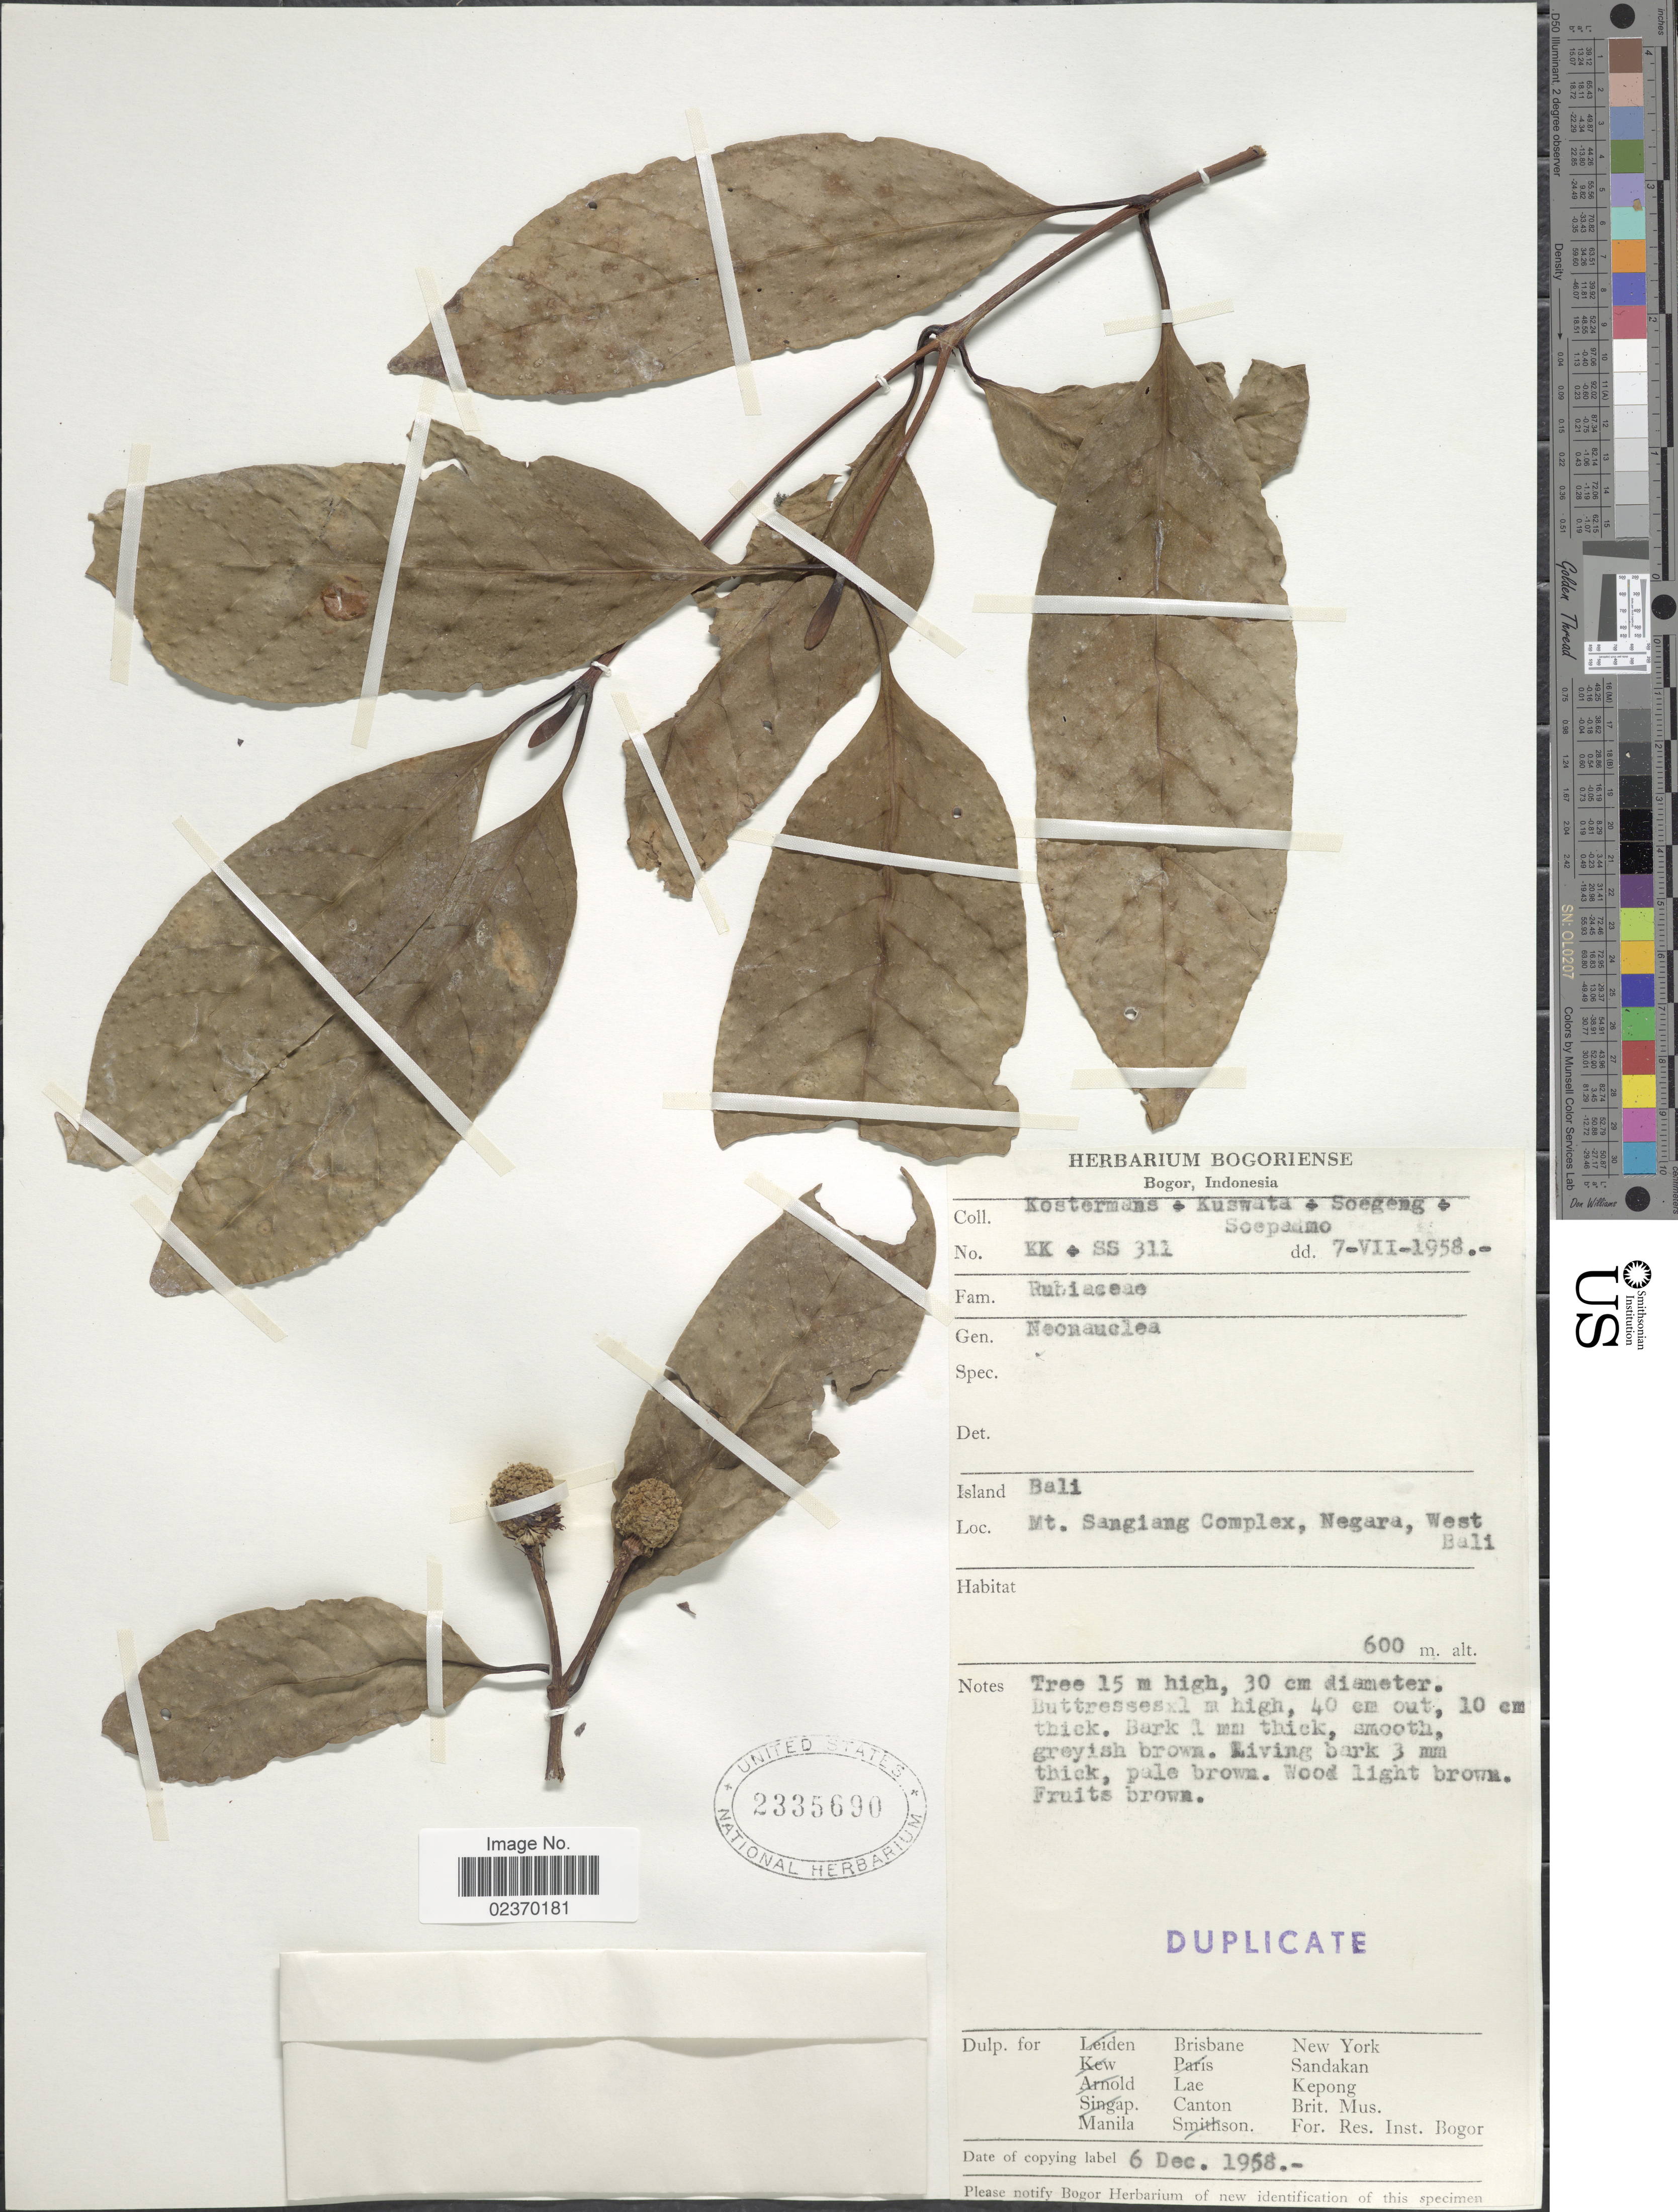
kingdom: Plantae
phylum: Tracheophyta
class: Magnoliopsida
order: Gentianales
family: Rubiaceae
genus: Neonauclea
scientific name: Neonauclea sp.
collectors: Kostermans, -. Kuswata, -. Soegeng & -. Soepadmo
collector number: KK+ SS 311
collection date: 1958-07-07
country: Indonesia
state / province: Nusa Tenggara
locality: Island Bali, Mt. Sangiang Complex, Negara, West Bali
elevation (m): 600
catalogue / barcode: US 2335690